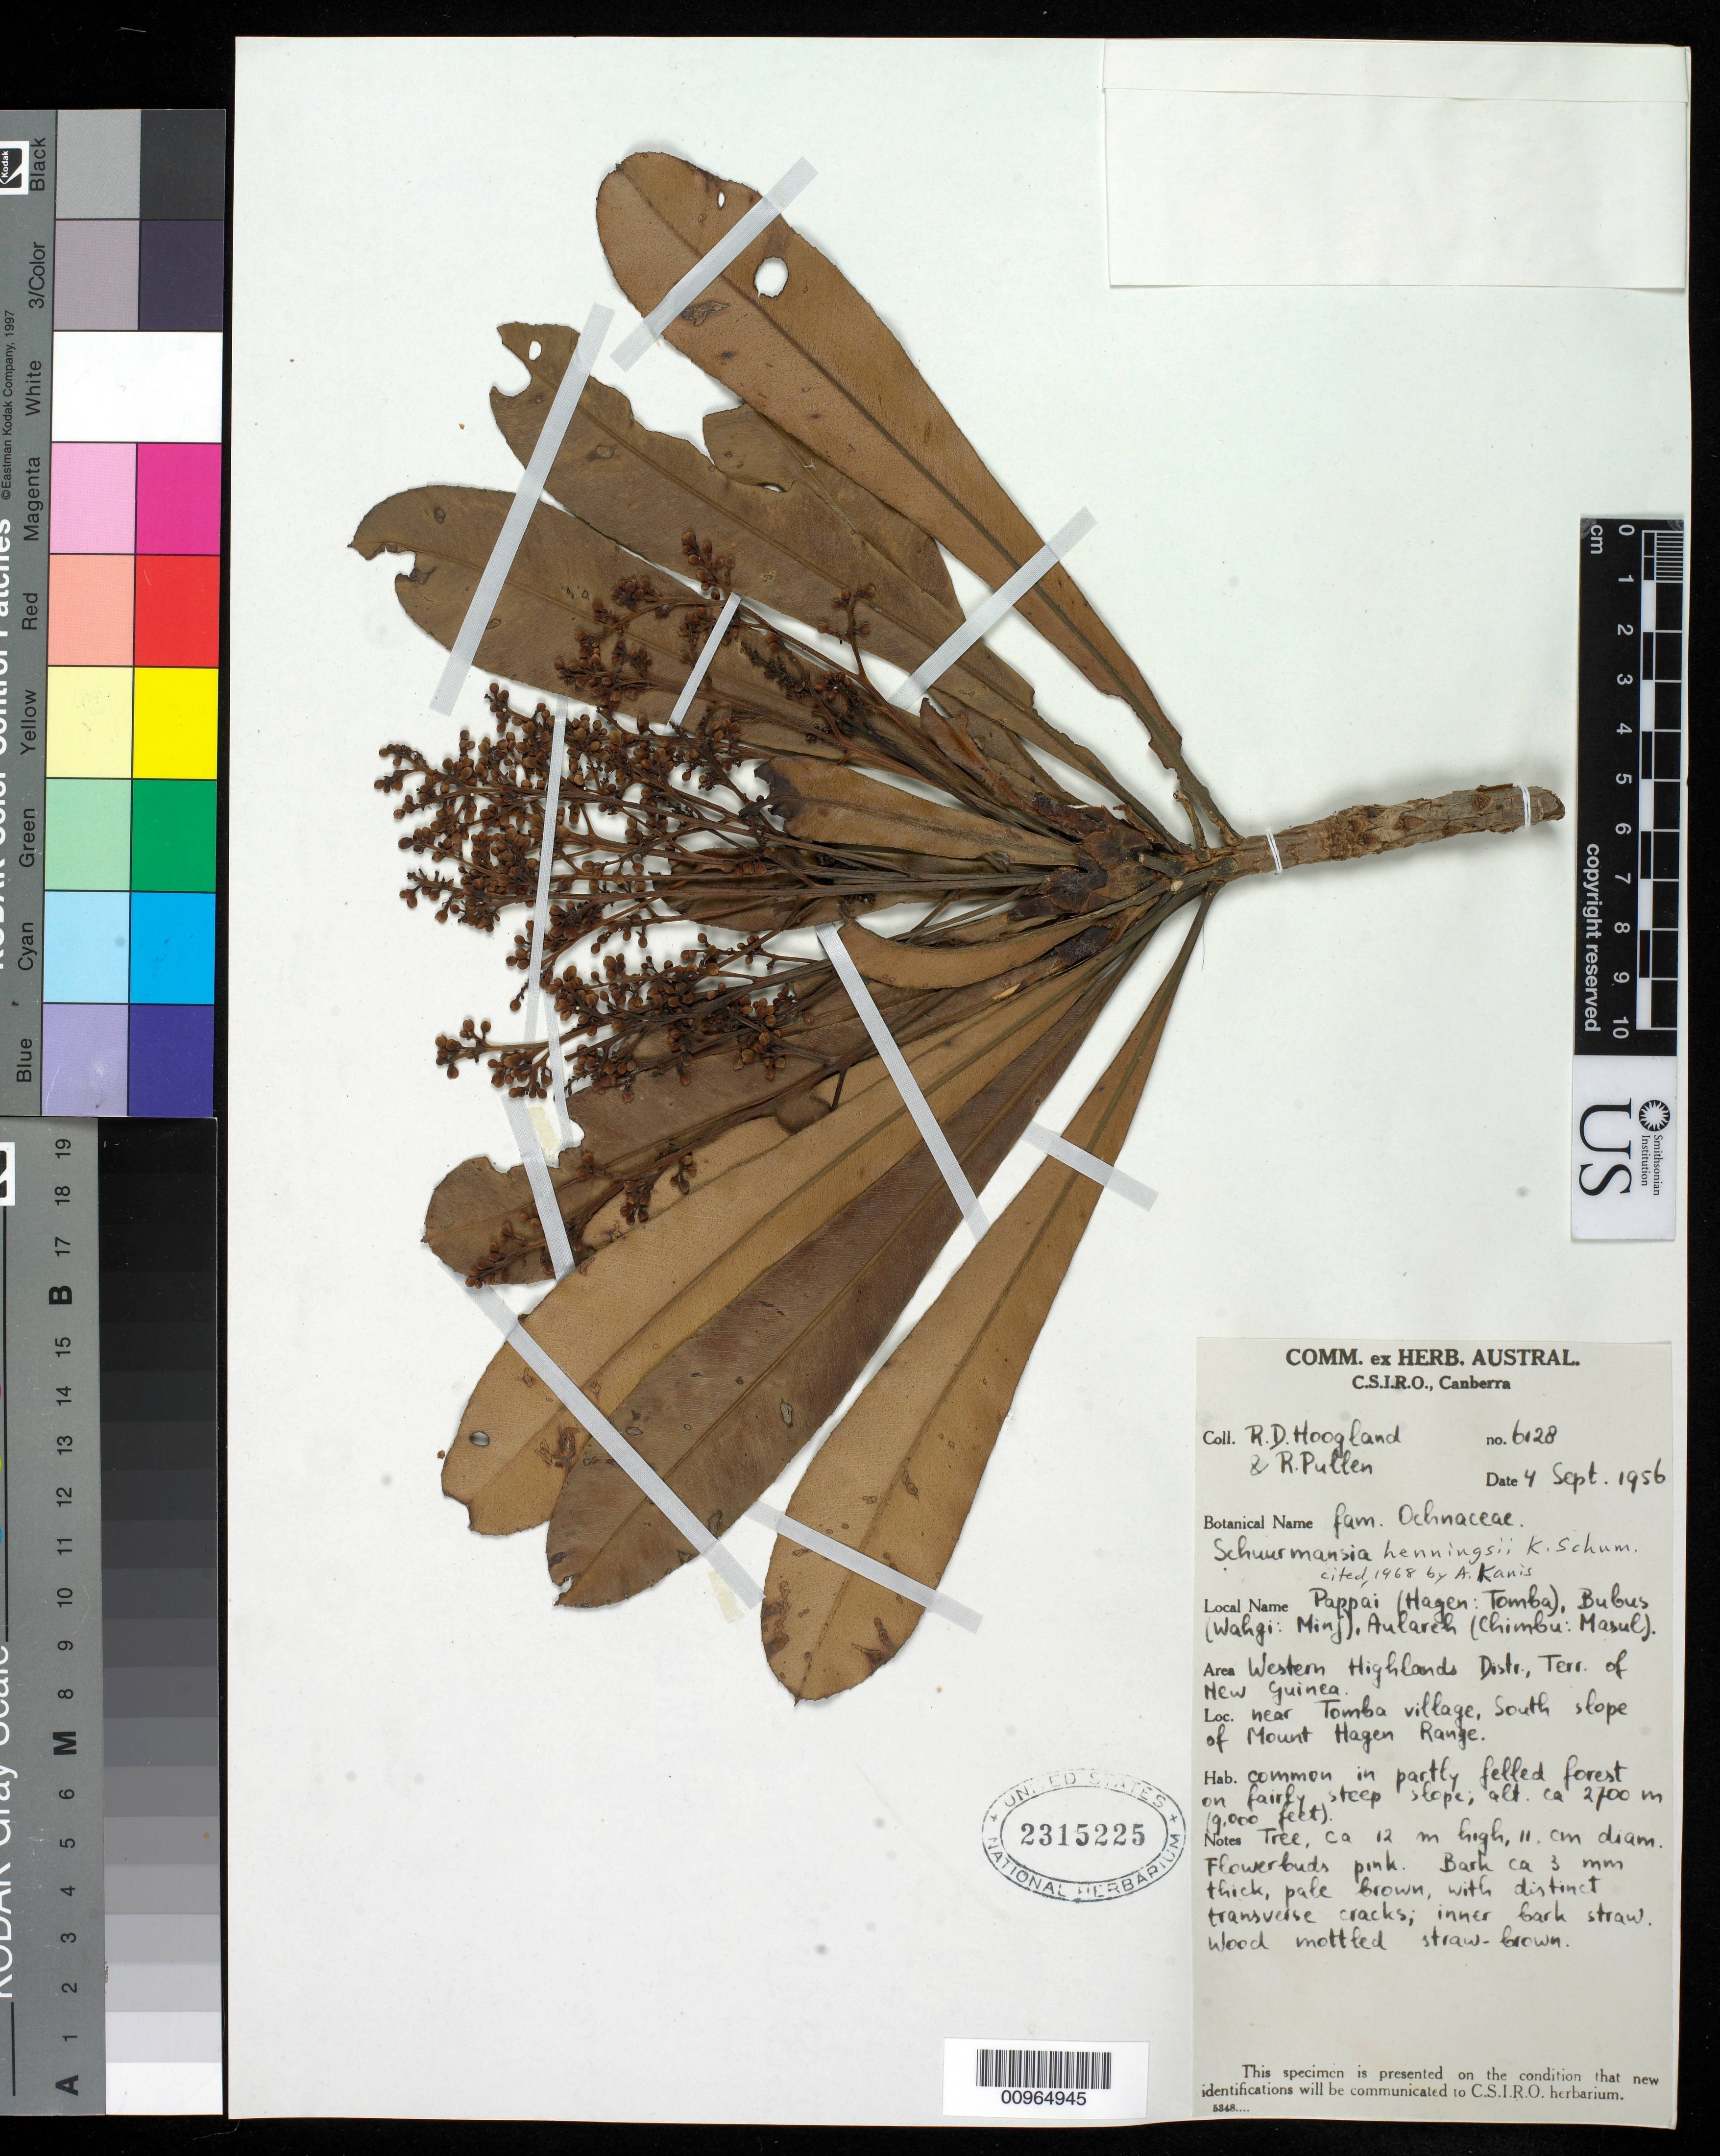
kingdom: Plantae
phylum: Tracheophyta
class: Magnoliopsida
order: Malpighiales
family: Ochnaceae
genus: Schuurmansia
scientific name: Schuurmansia henningsii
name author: K. Schum.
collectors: R. D. Hoogland & R. Pullen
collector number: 6128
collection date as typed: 04 Sep 1956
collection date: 1956-09-04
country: Papua New Guinea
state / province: Western Highlands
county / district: Mount Hagen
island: New Guinea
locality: Near Tomba village, south slope of Mount Hagen Range. Common in partly felled forest on fairly steep slope.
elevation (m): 2700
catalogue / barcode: US 2315225